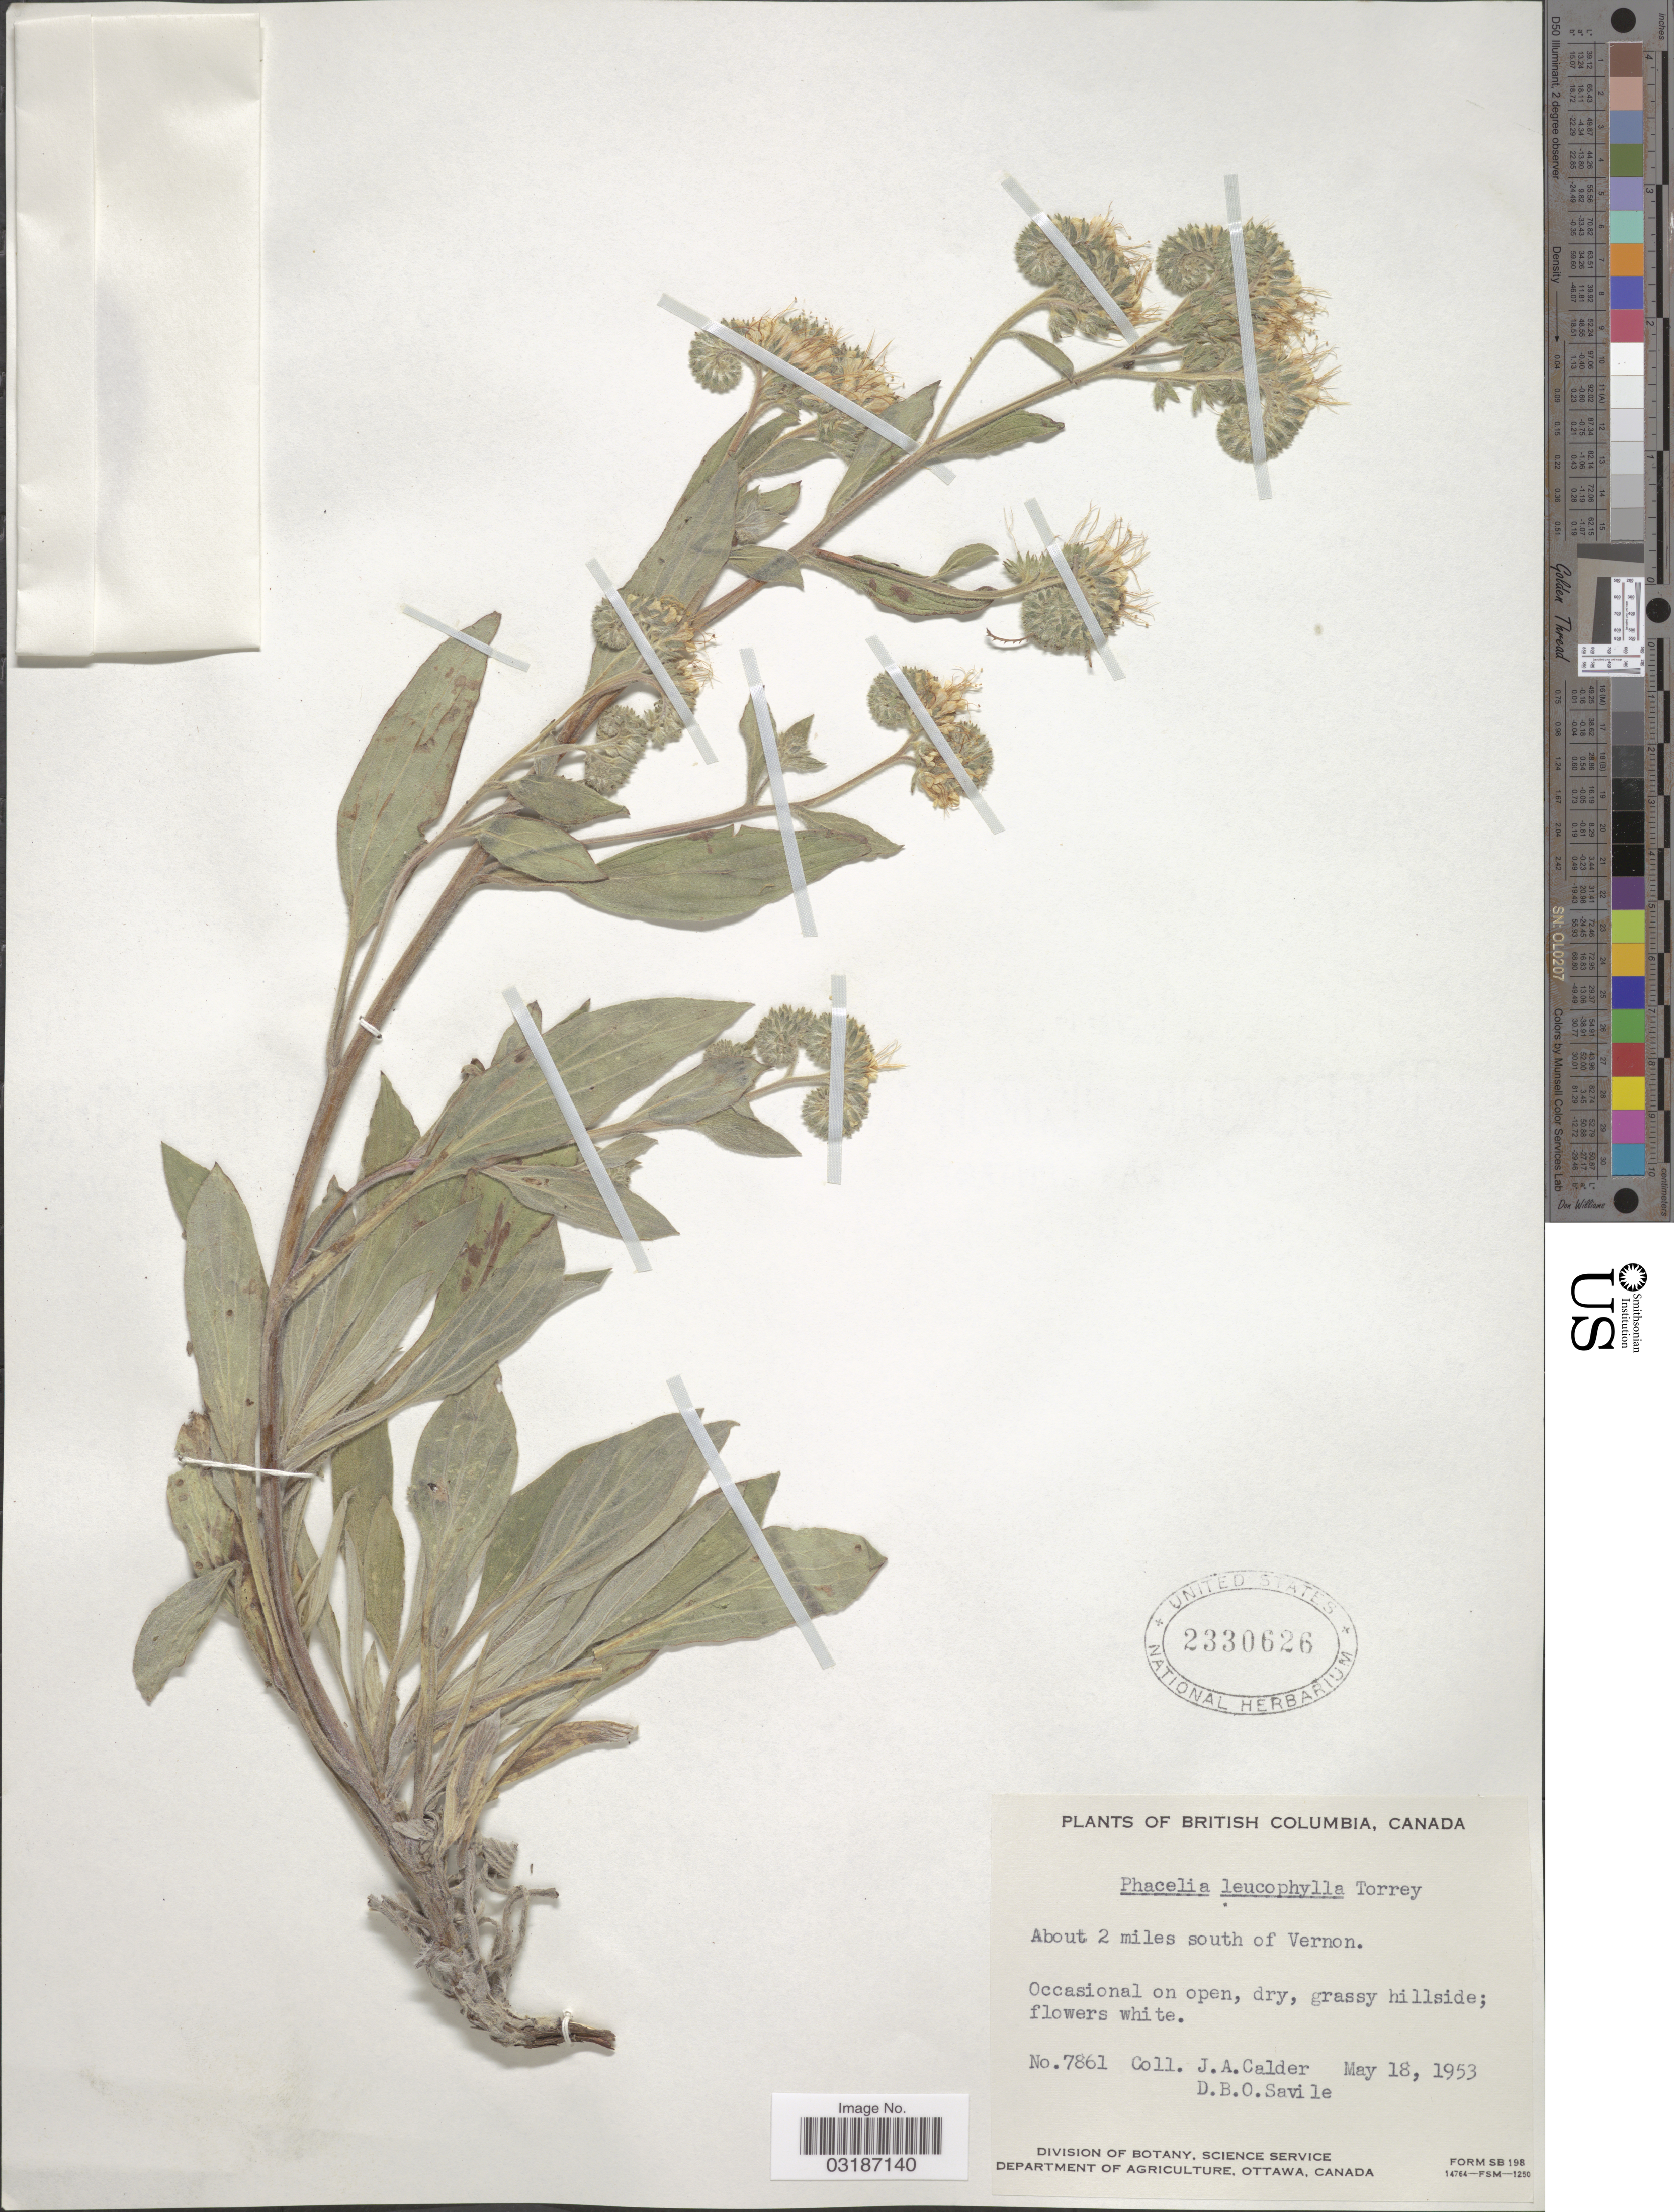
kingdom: Plantae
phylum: Tracheophyta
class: Magnoliopsida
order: Boraginales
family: Hydrophyllaceae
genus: Phacelia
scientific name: Phacelia leucophylla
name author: Torr.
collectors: J. A. Calder & D. Savile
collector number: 7861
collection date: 1953-05-18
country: Canada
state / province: British Columbia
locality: About 2 miles south of Vernon.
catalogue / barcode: US 2330626